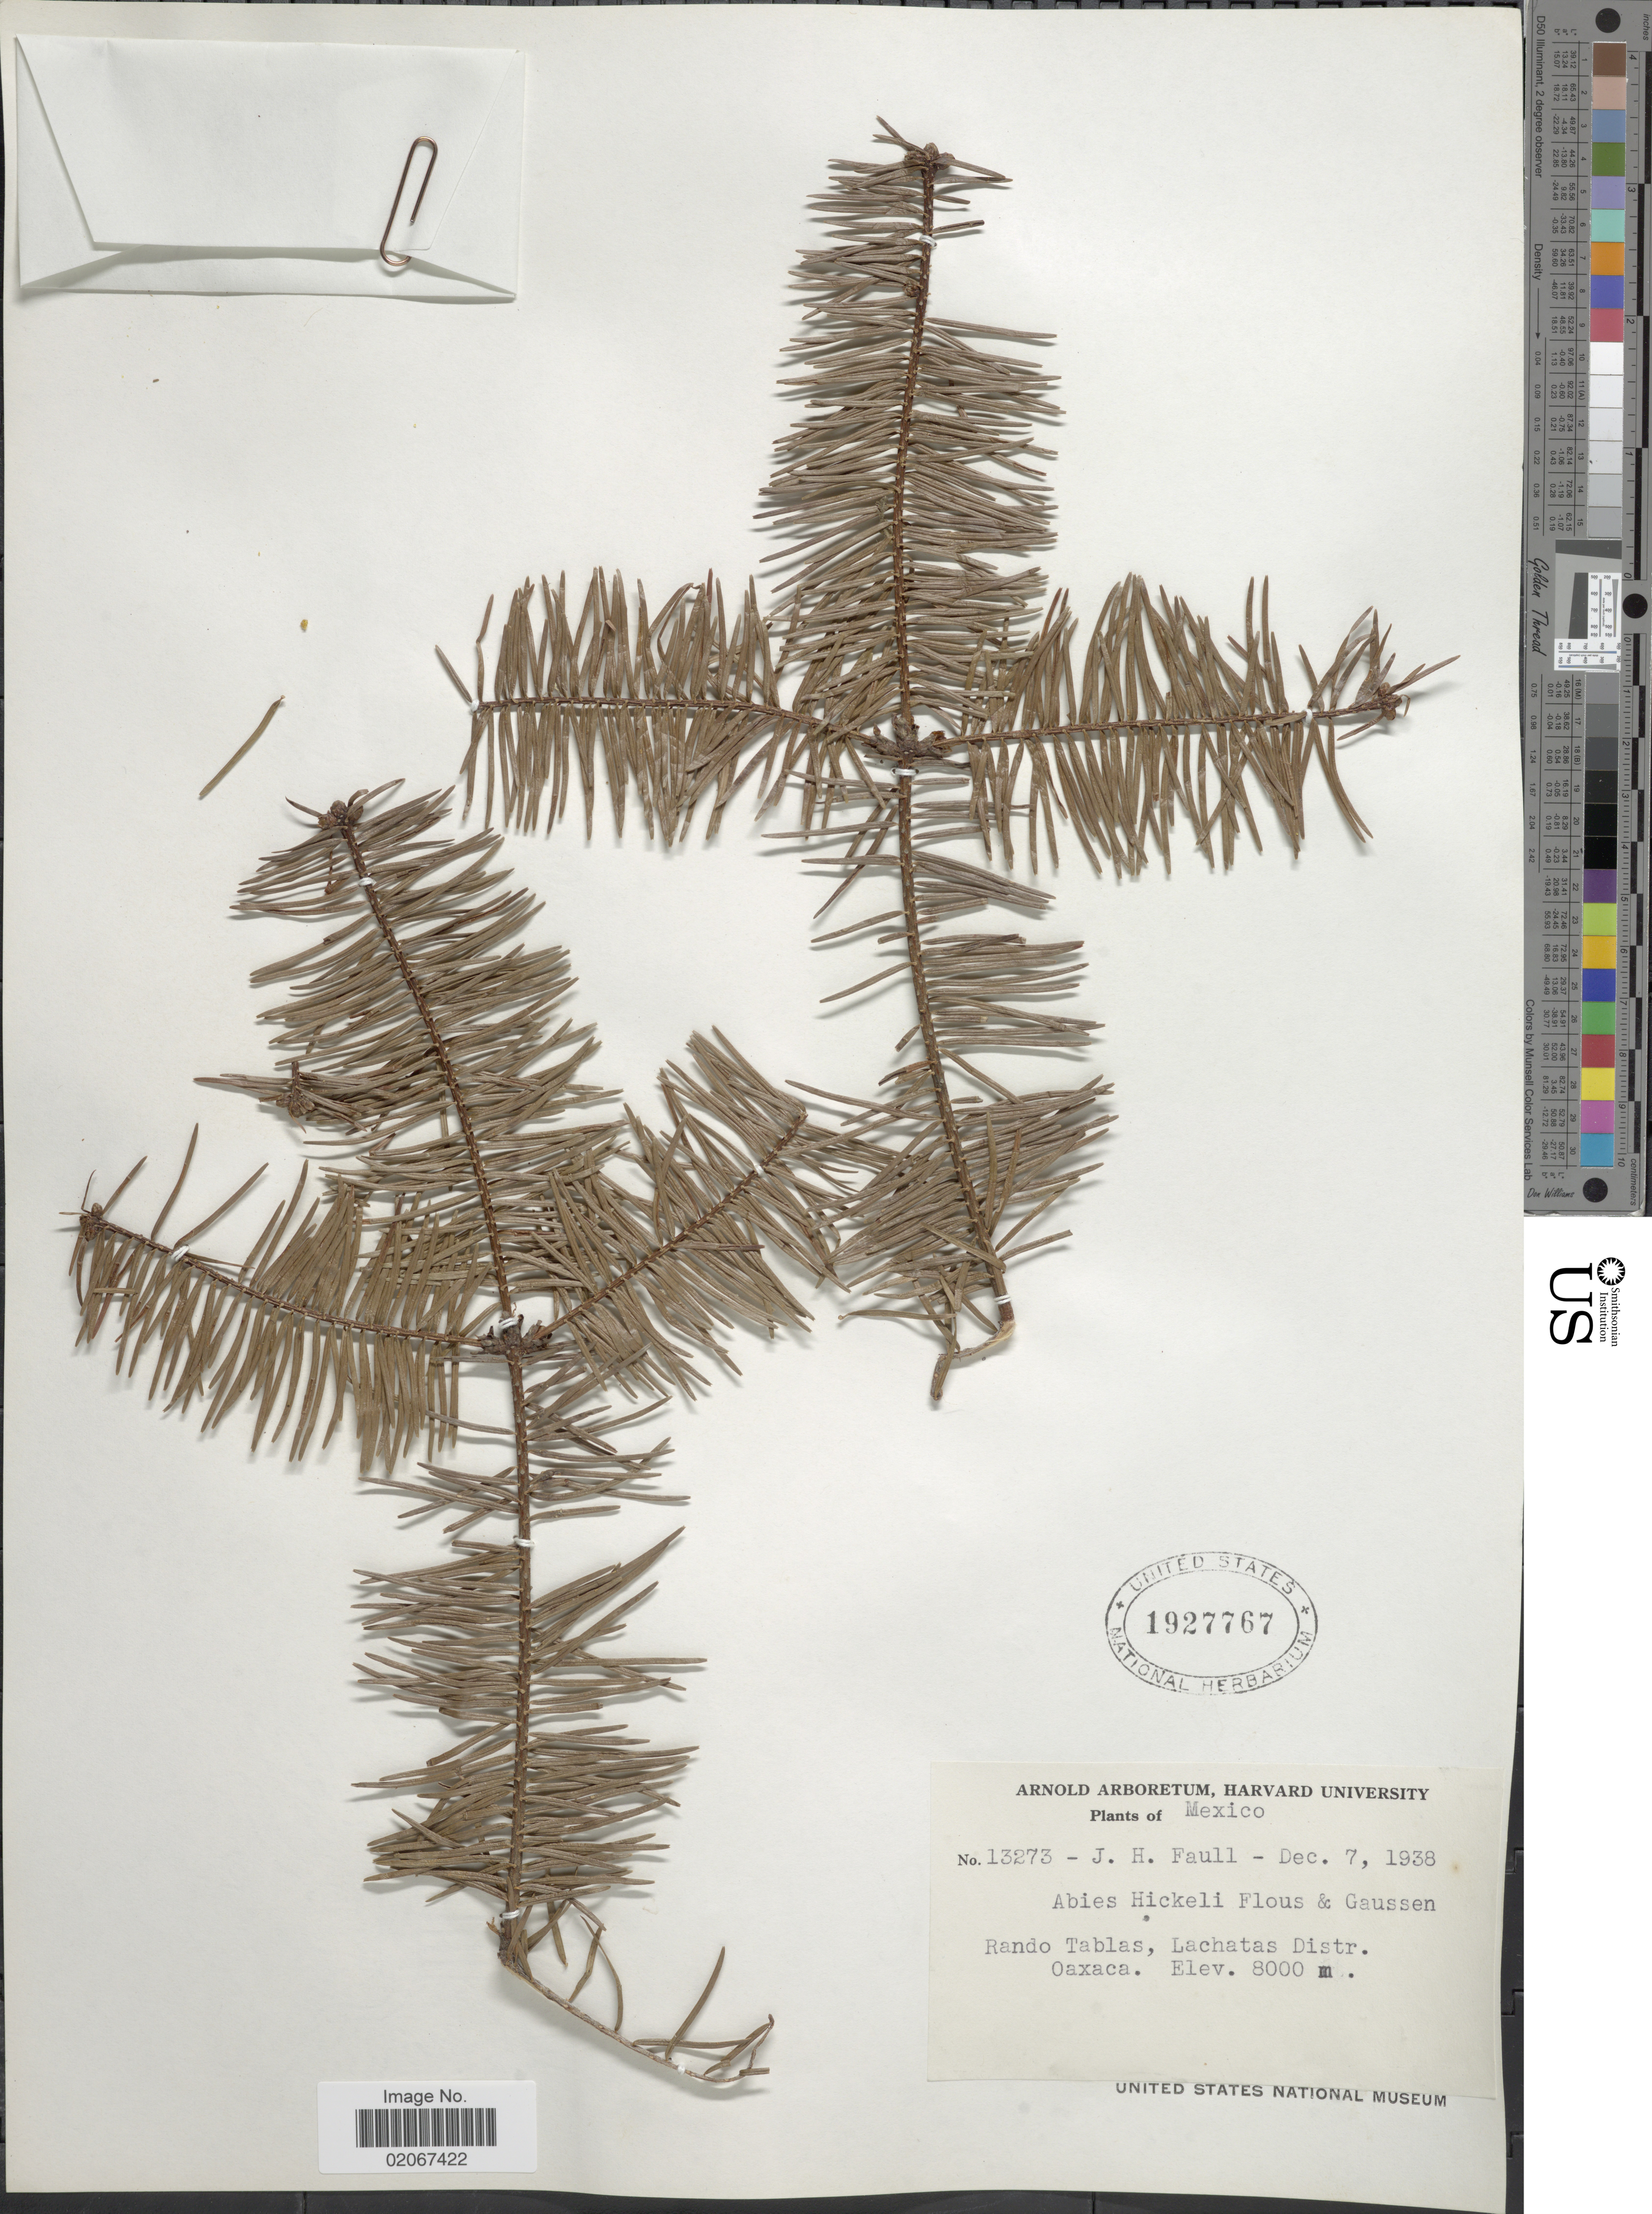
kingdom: Plantae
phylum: Tracheophyta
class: Pinopsida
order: Pinales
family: Pinaceae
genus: Abies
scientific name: Abies hickelii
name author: Flous & Gaussen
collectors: J. Faull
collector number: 13273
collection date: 1938-12-07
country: Mexico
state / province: Oaxaca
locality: Rando Tablas, Lachatas Distr. Oaxaca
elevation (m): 8000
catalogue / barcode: US 1927767